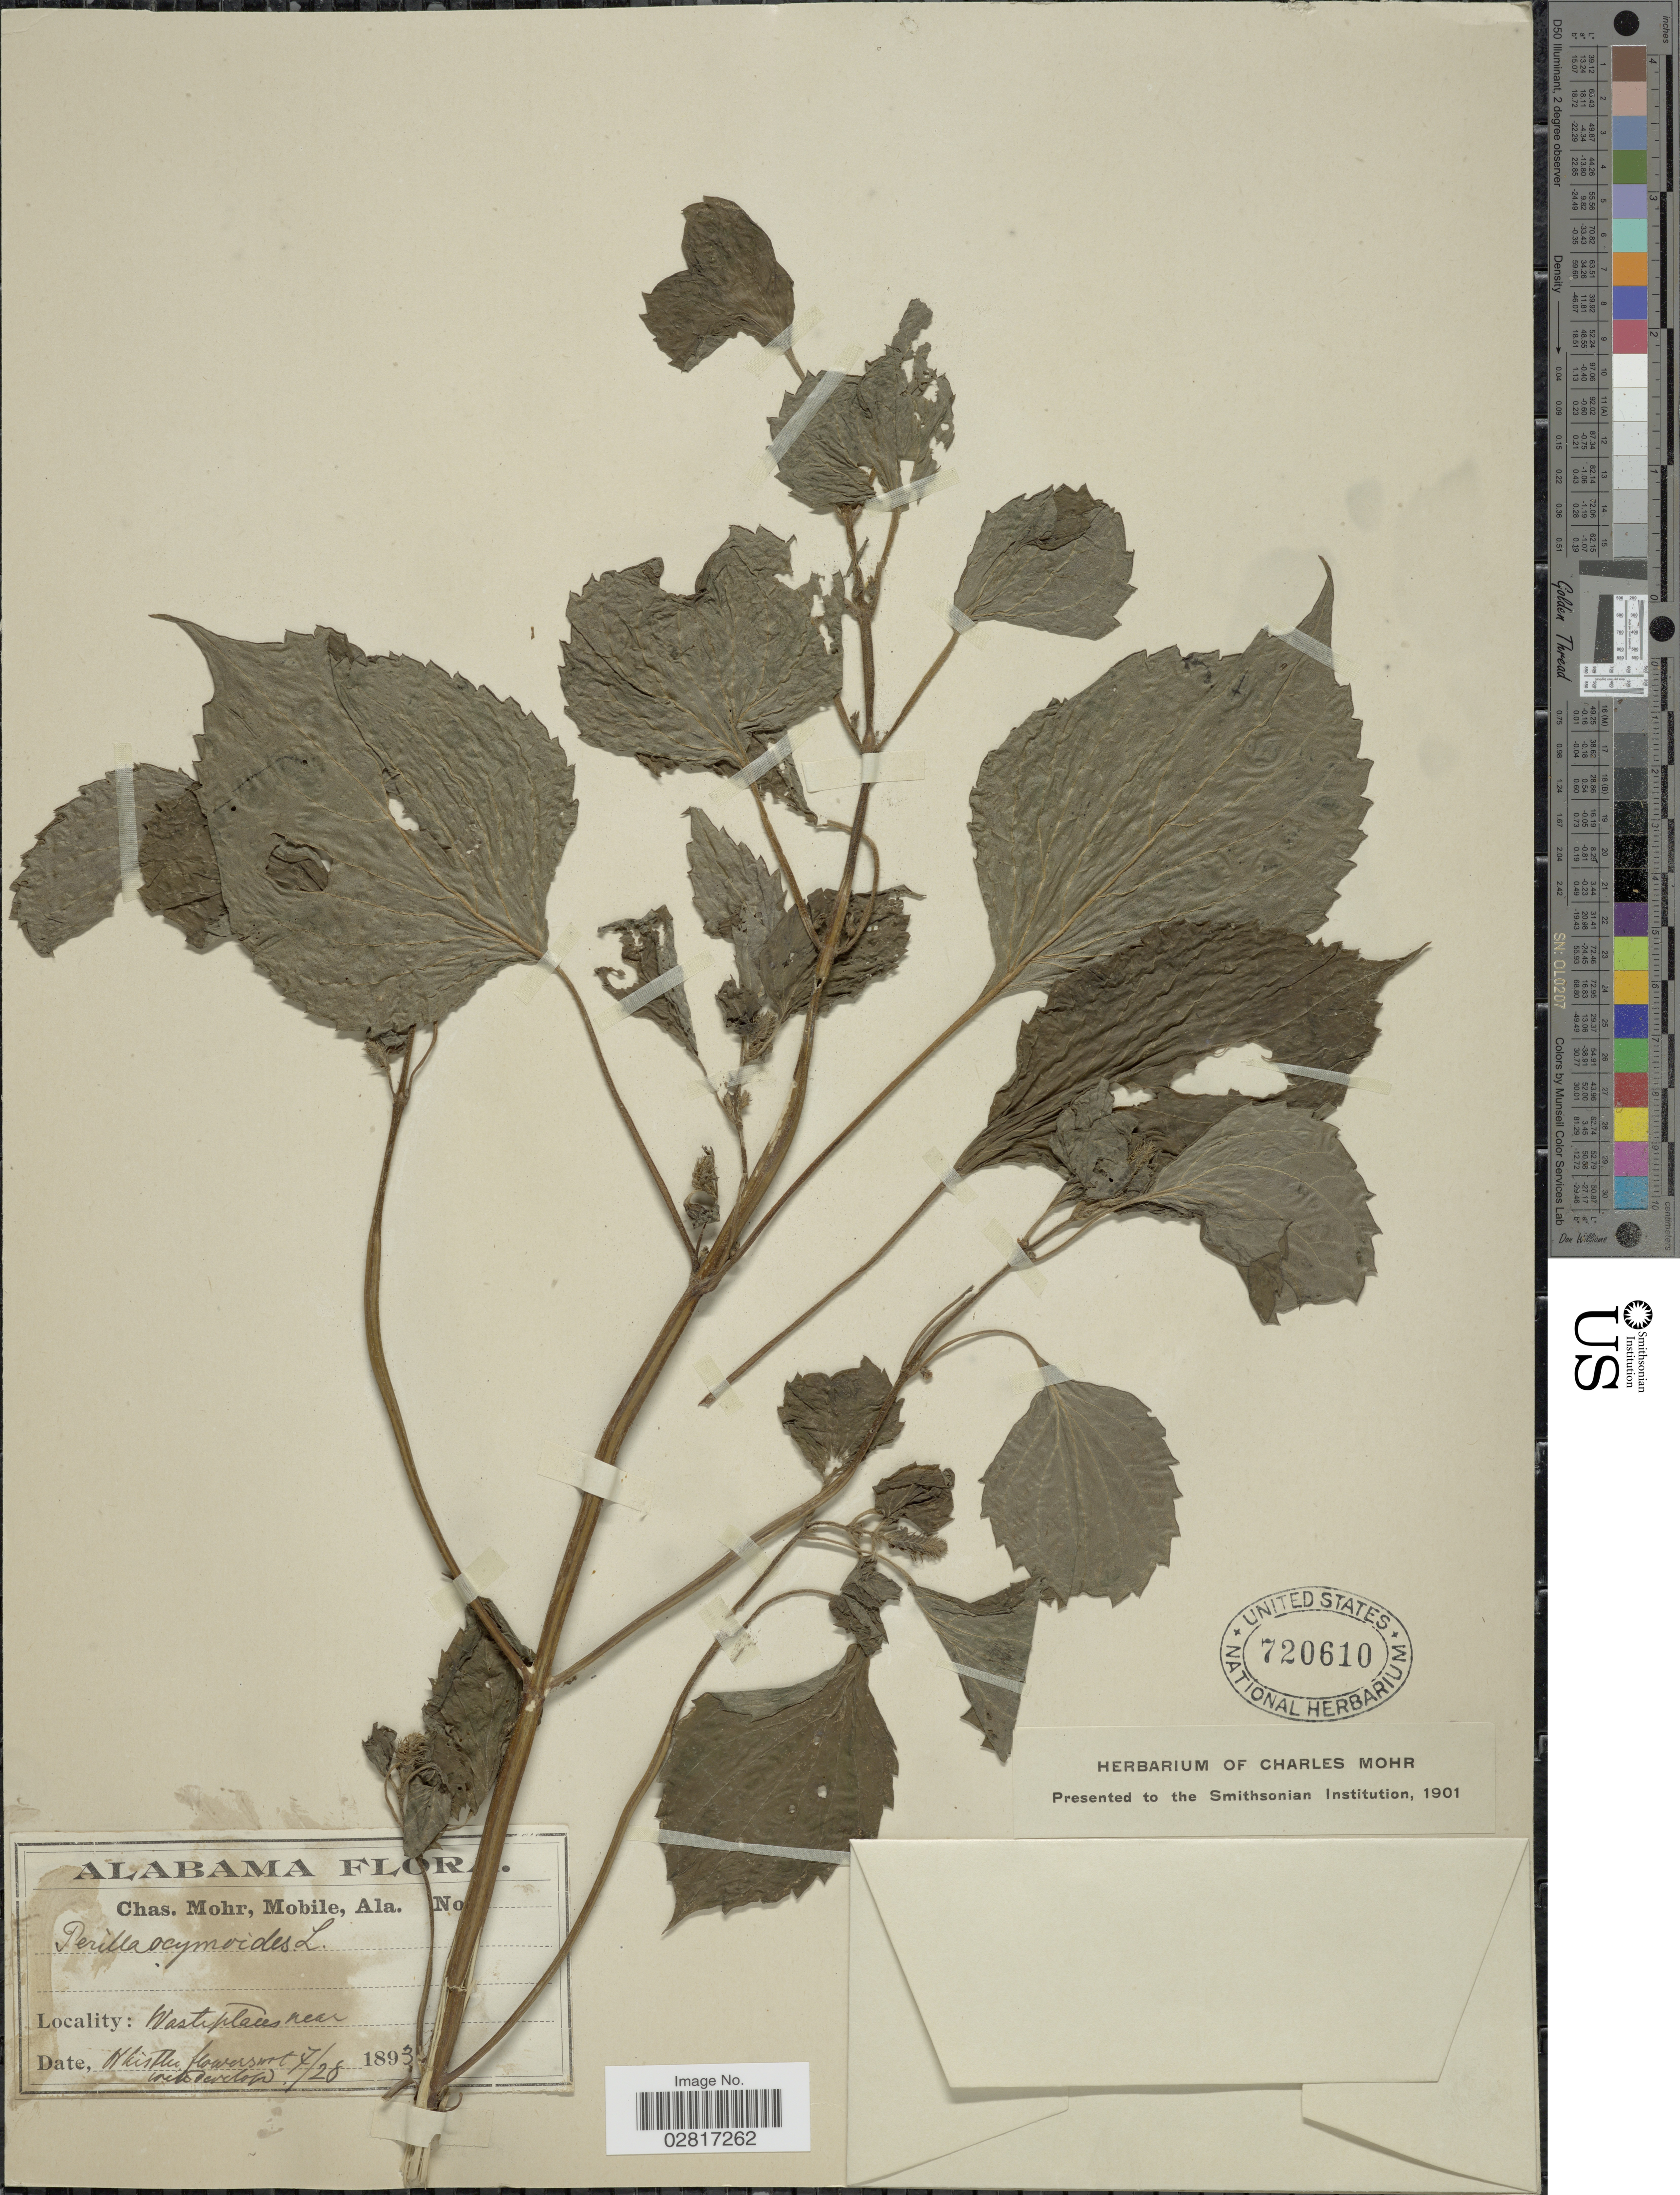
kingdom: Plantae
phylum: Tracheophyta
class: Magnoliopsida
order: Lamiales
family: Lamiaceae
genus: Perilla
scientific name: Perilla frutescens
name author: (L.) Britton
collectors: Mohr, C. T. (herbarium)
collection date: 1893-07-28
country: United States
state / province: Alabama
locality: Waste places near Whistler.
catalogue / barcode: US 720610